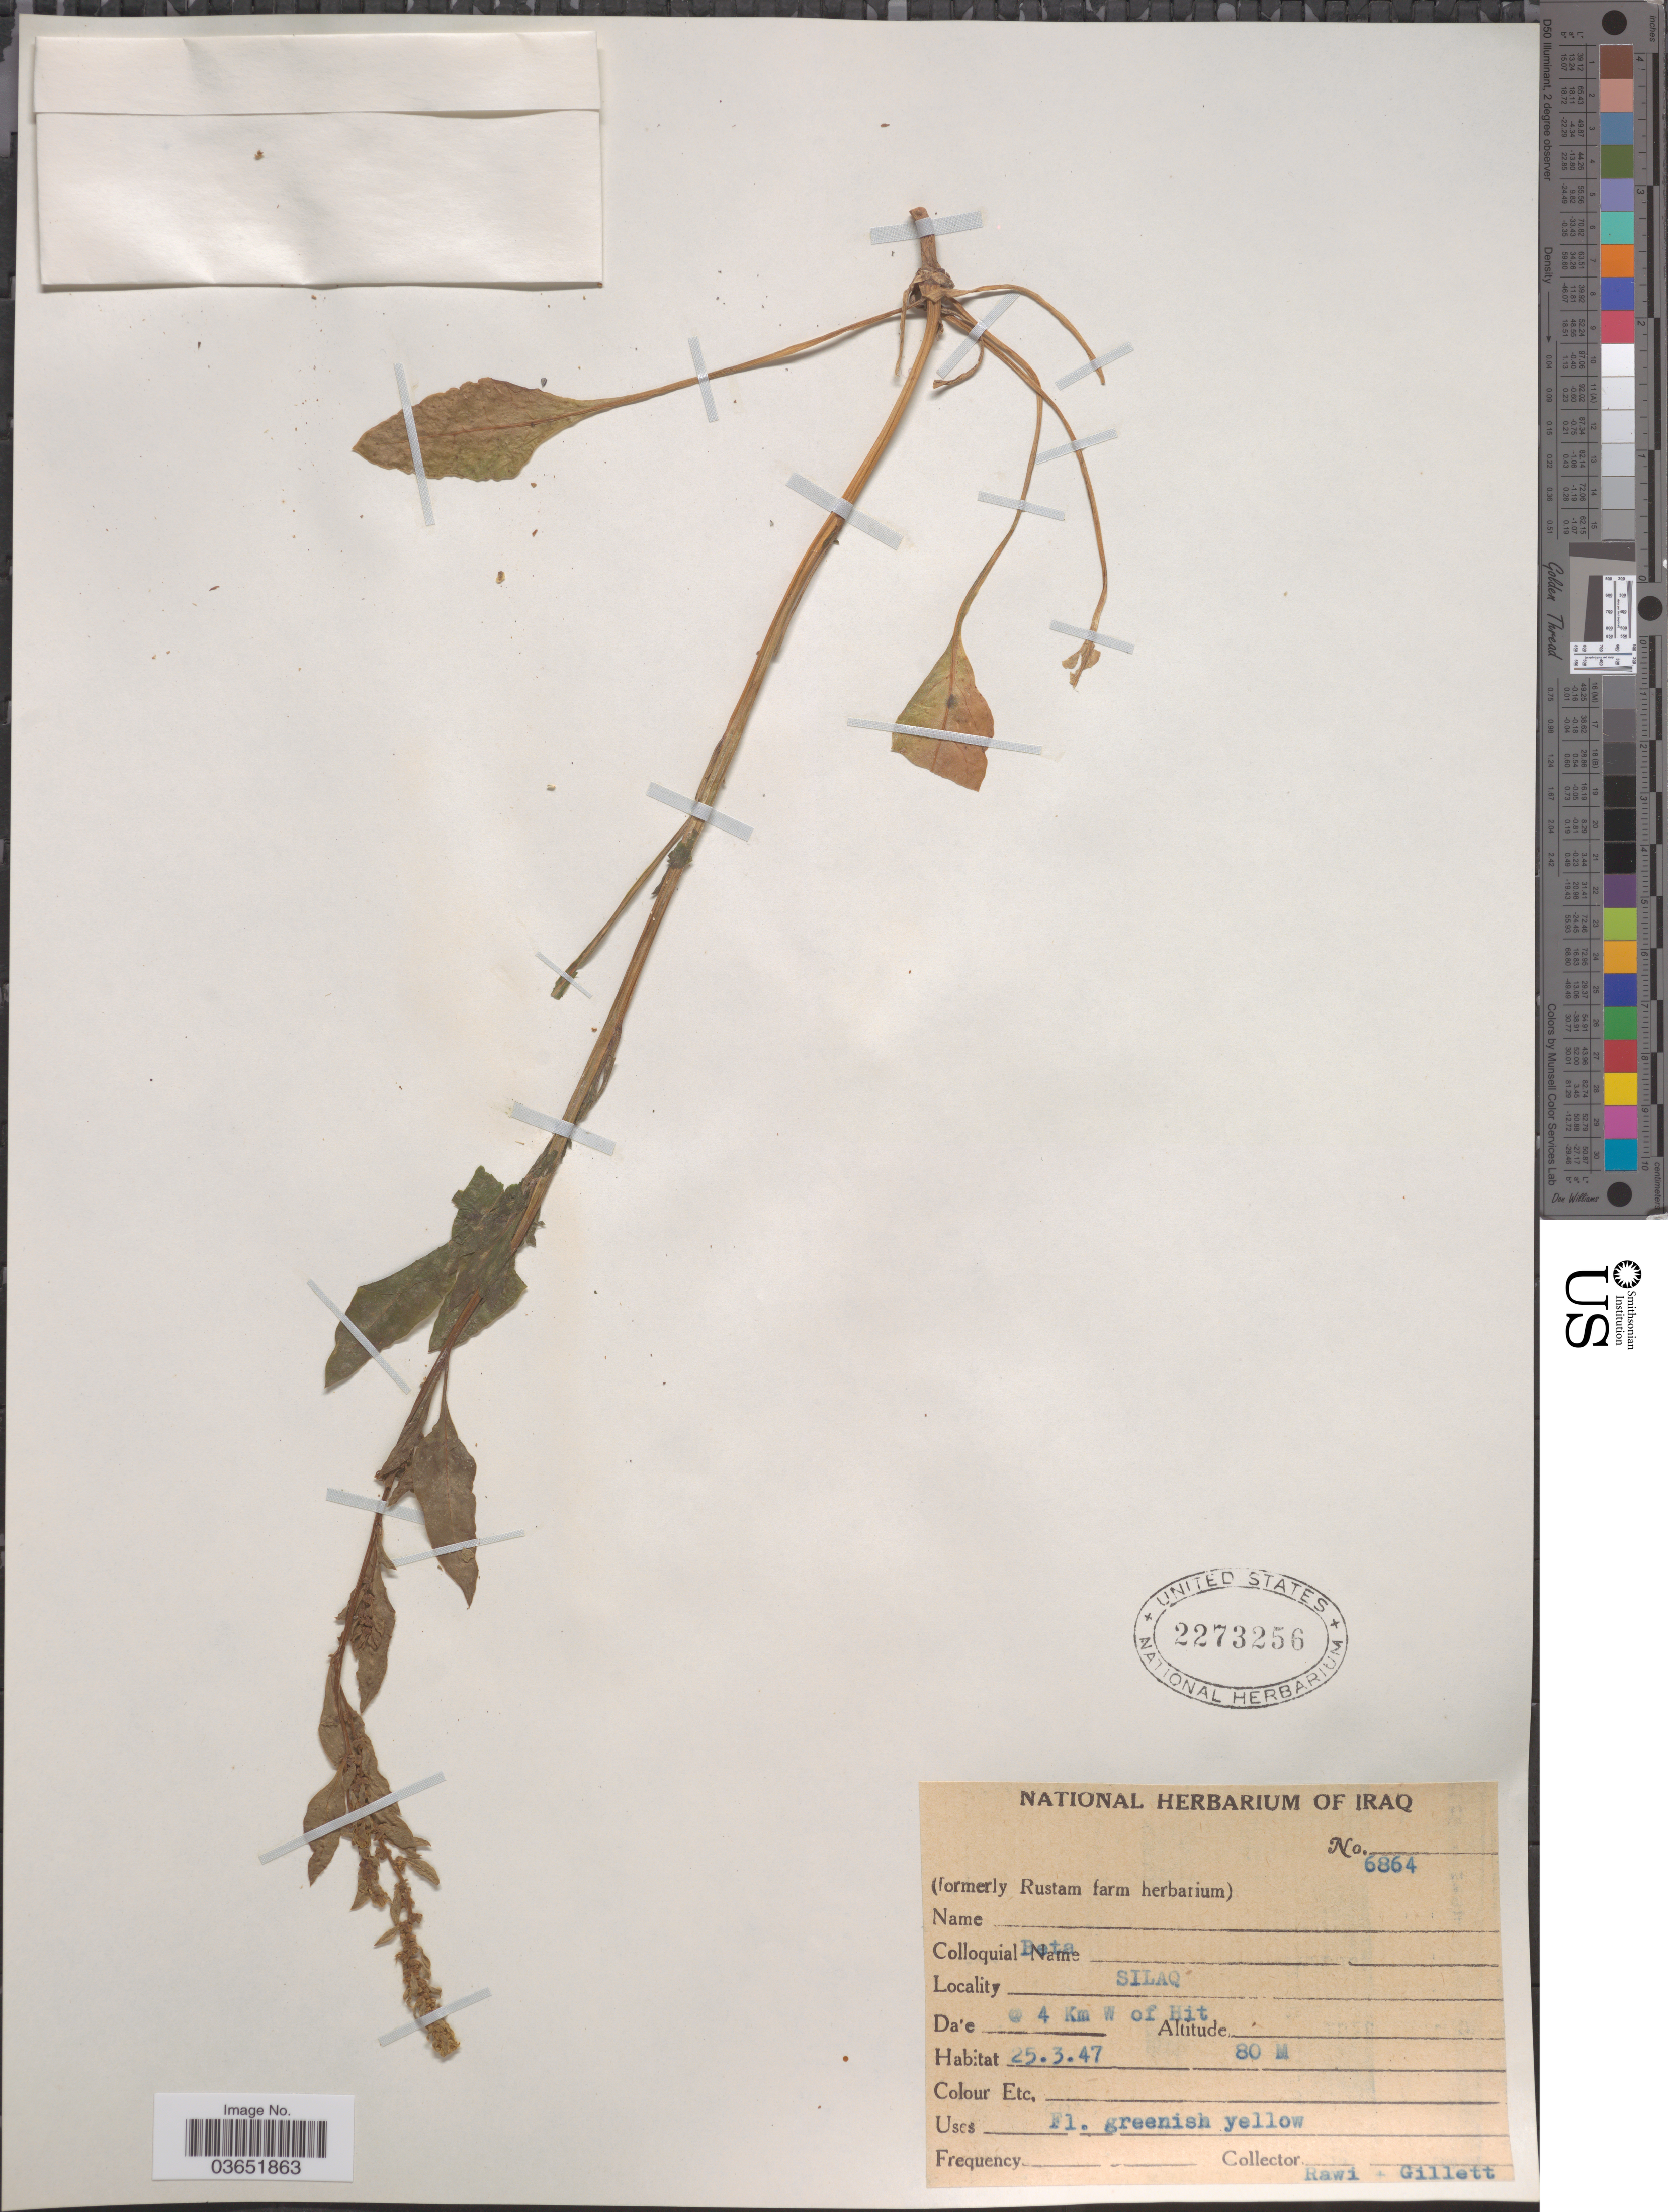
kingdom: Plantae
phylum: Tracheophyta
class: Magnoliopsida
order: Caryophyllales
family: Amaranthaceae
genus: Beta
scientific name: Beta sp.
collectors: -. Rawi & Gillett, --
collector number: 6864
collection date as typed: Transcribed d/m/y: 25/3/47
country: Iraq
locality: Silaq. @ 4 Km W of Hit.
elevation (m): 80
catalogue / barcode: US 2273256